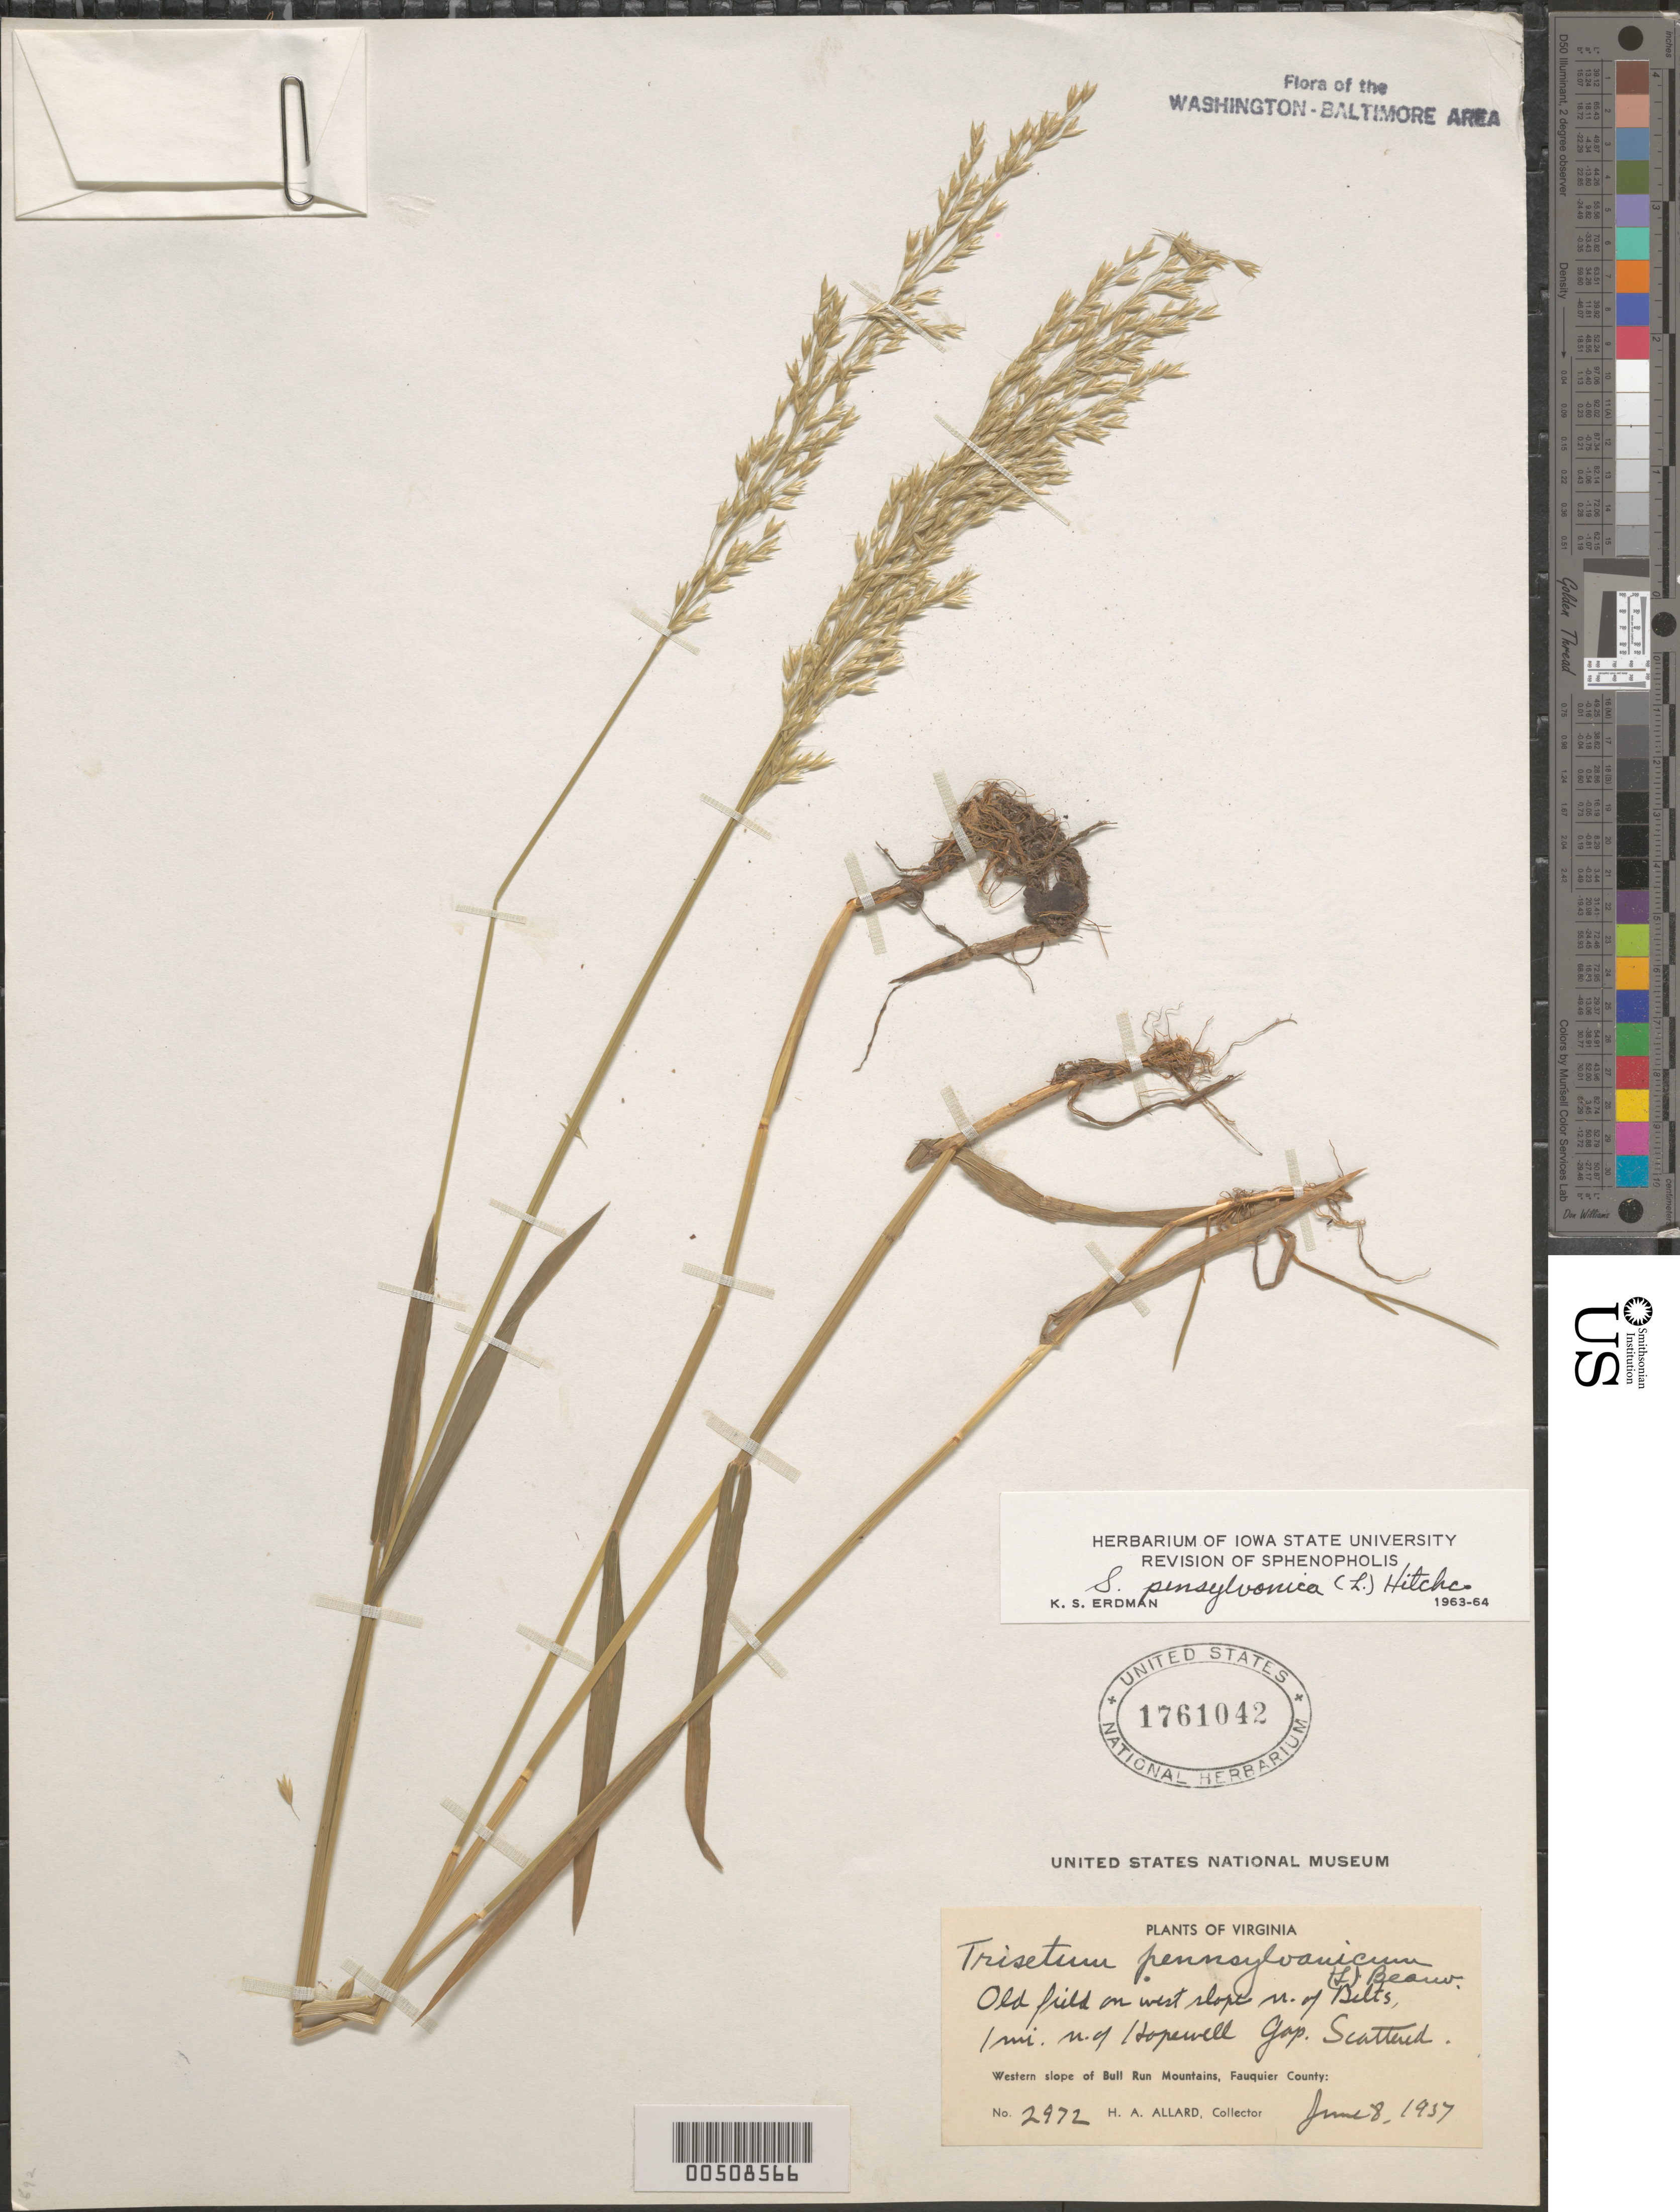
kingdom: Plantae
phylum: Tracheophyta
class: Liliopsida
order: Poales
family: Poaceae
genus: Sphenopholis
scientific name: Sphenopholis pensylvanica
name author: (L.) Hitchc.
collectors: H. A. Allard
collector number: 2972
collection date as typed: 08 Jun 1937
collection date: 1937-06-08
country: United States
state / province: Virginia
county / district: Fauquier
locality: N of Belts, N of Hopewell Gap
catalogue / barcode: US 1761042